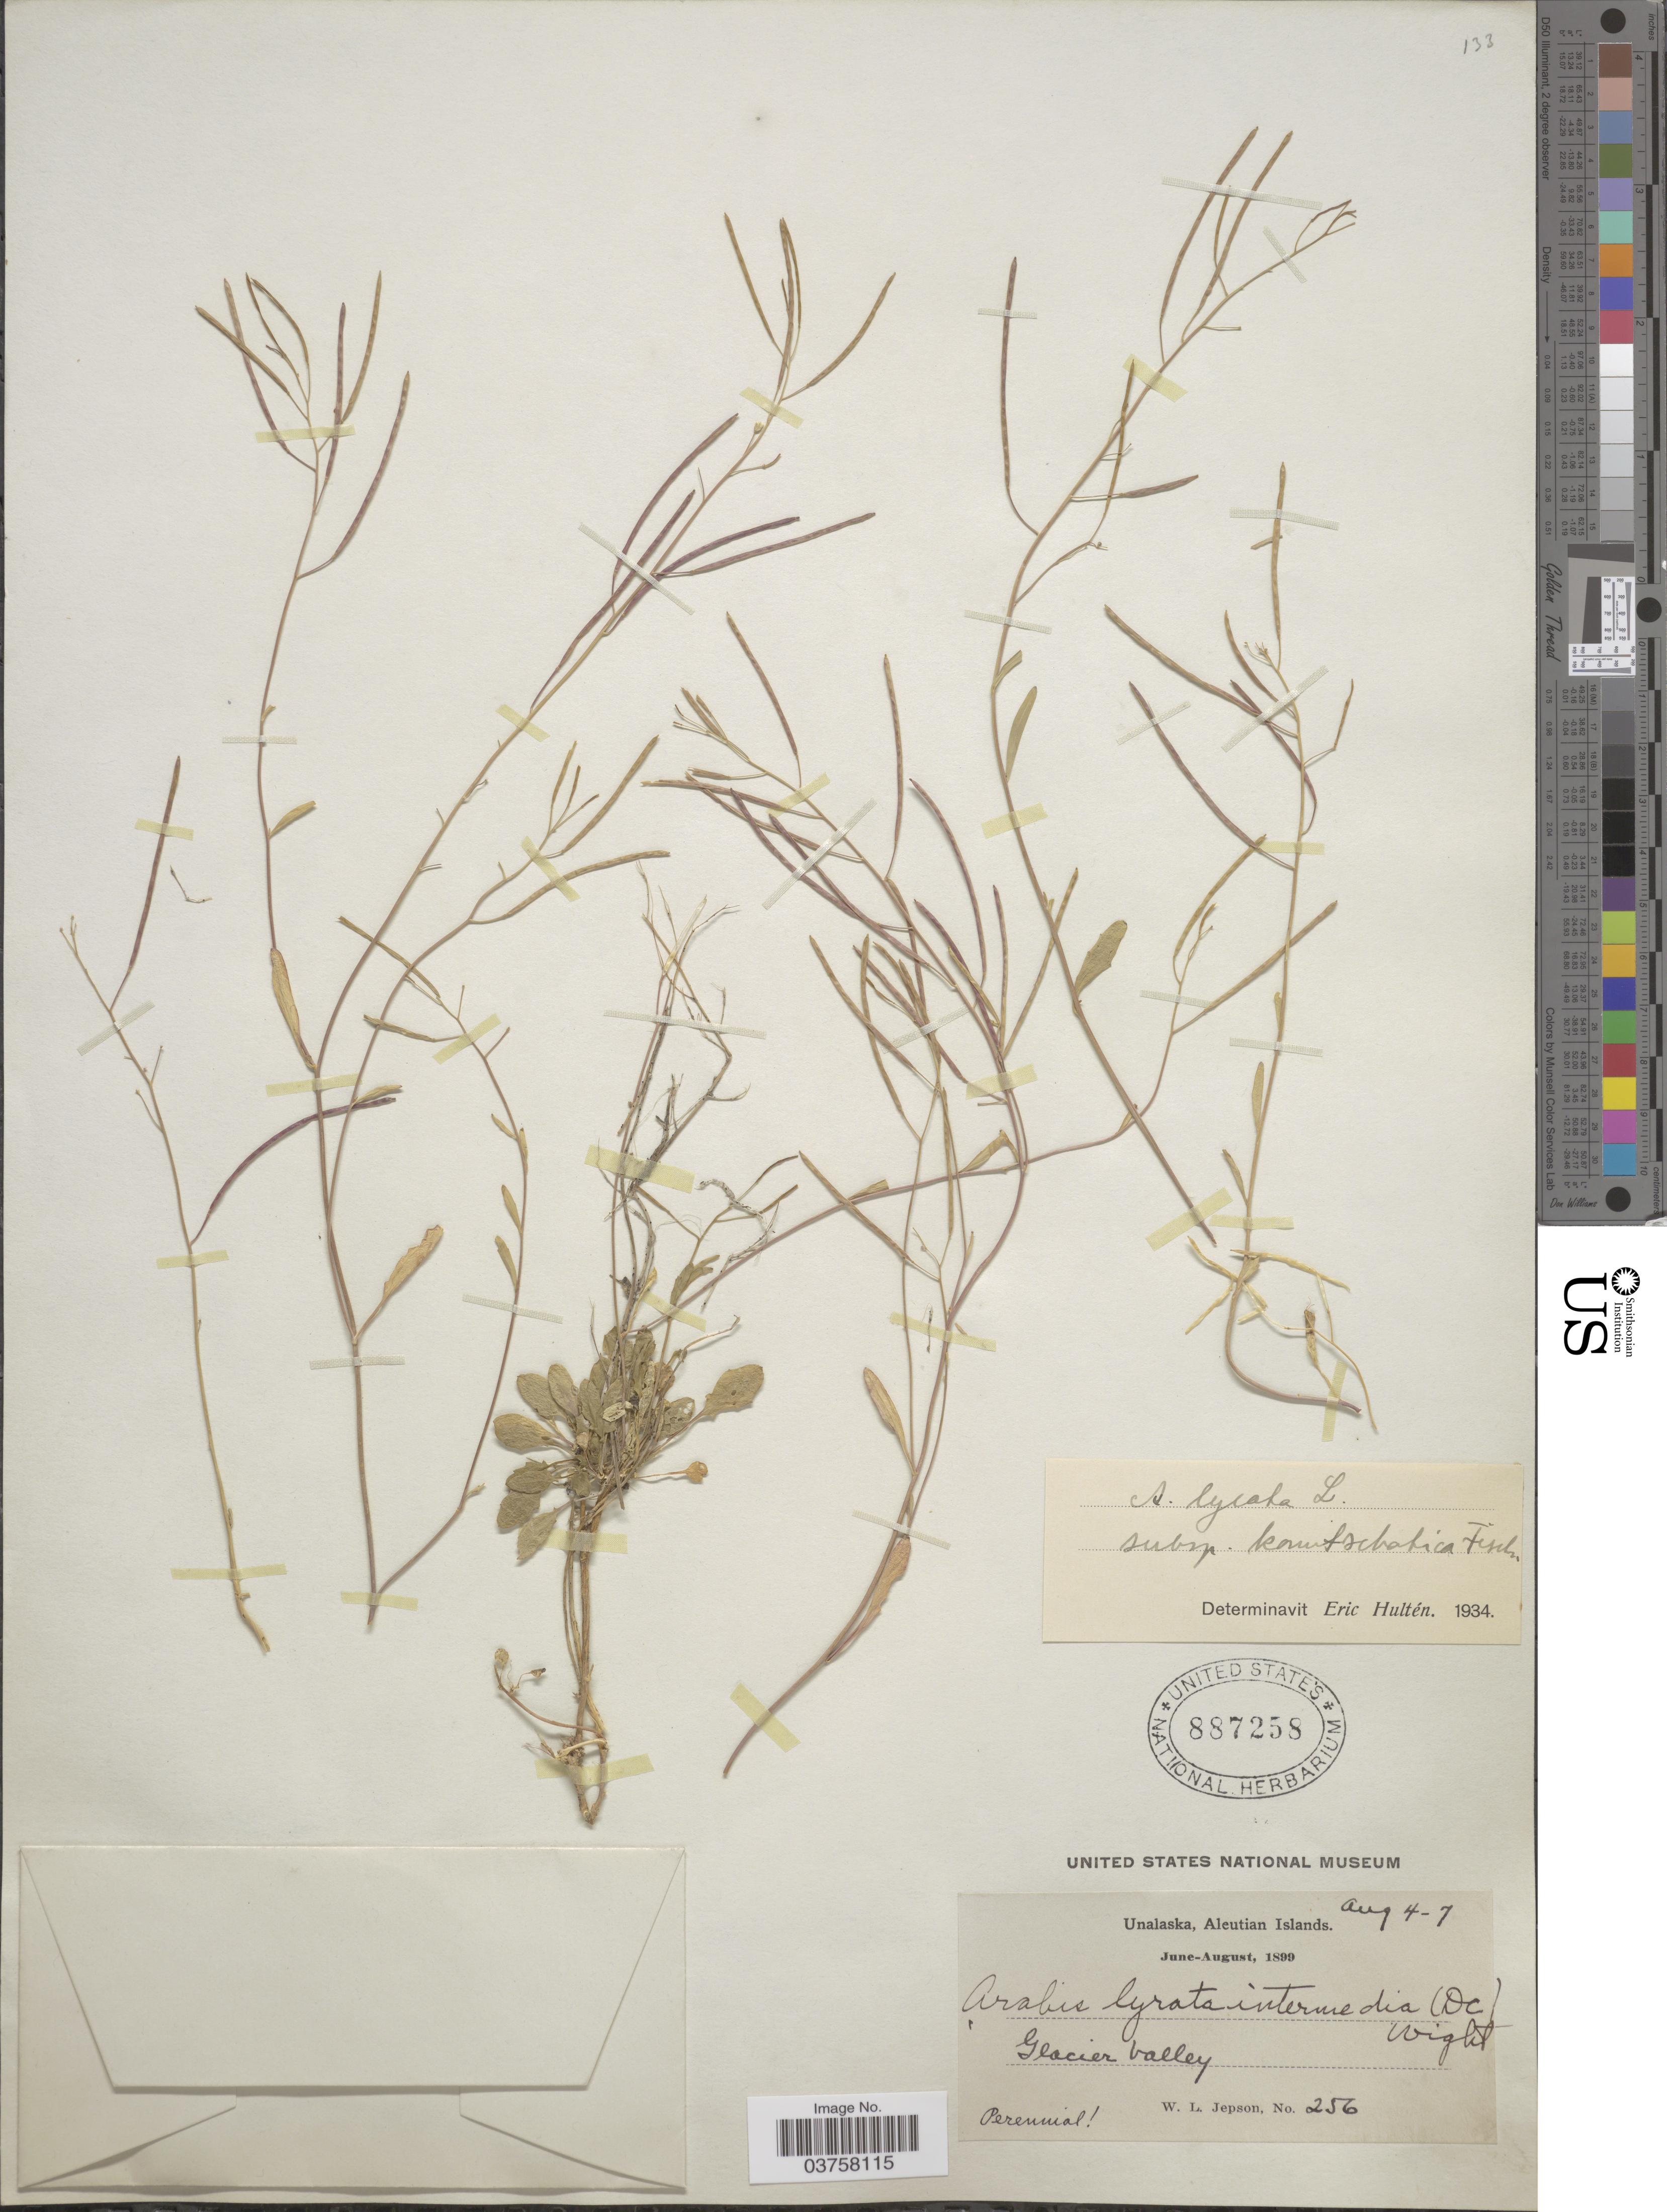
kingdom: Plantae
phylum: Tracheophyta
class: Magnoliopsida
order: Brassicales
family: Brassicaceae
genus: Arabis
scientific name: Arabis lyrata var. kamchatica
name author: Fisch. ex DC.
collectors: W. L. Jepson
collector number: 256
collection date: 1899-08-04/1899-08-07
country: United States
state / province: Alaska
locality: Unalaska, Aleutian Islands. Glacier Valley.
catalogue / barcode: US 887258